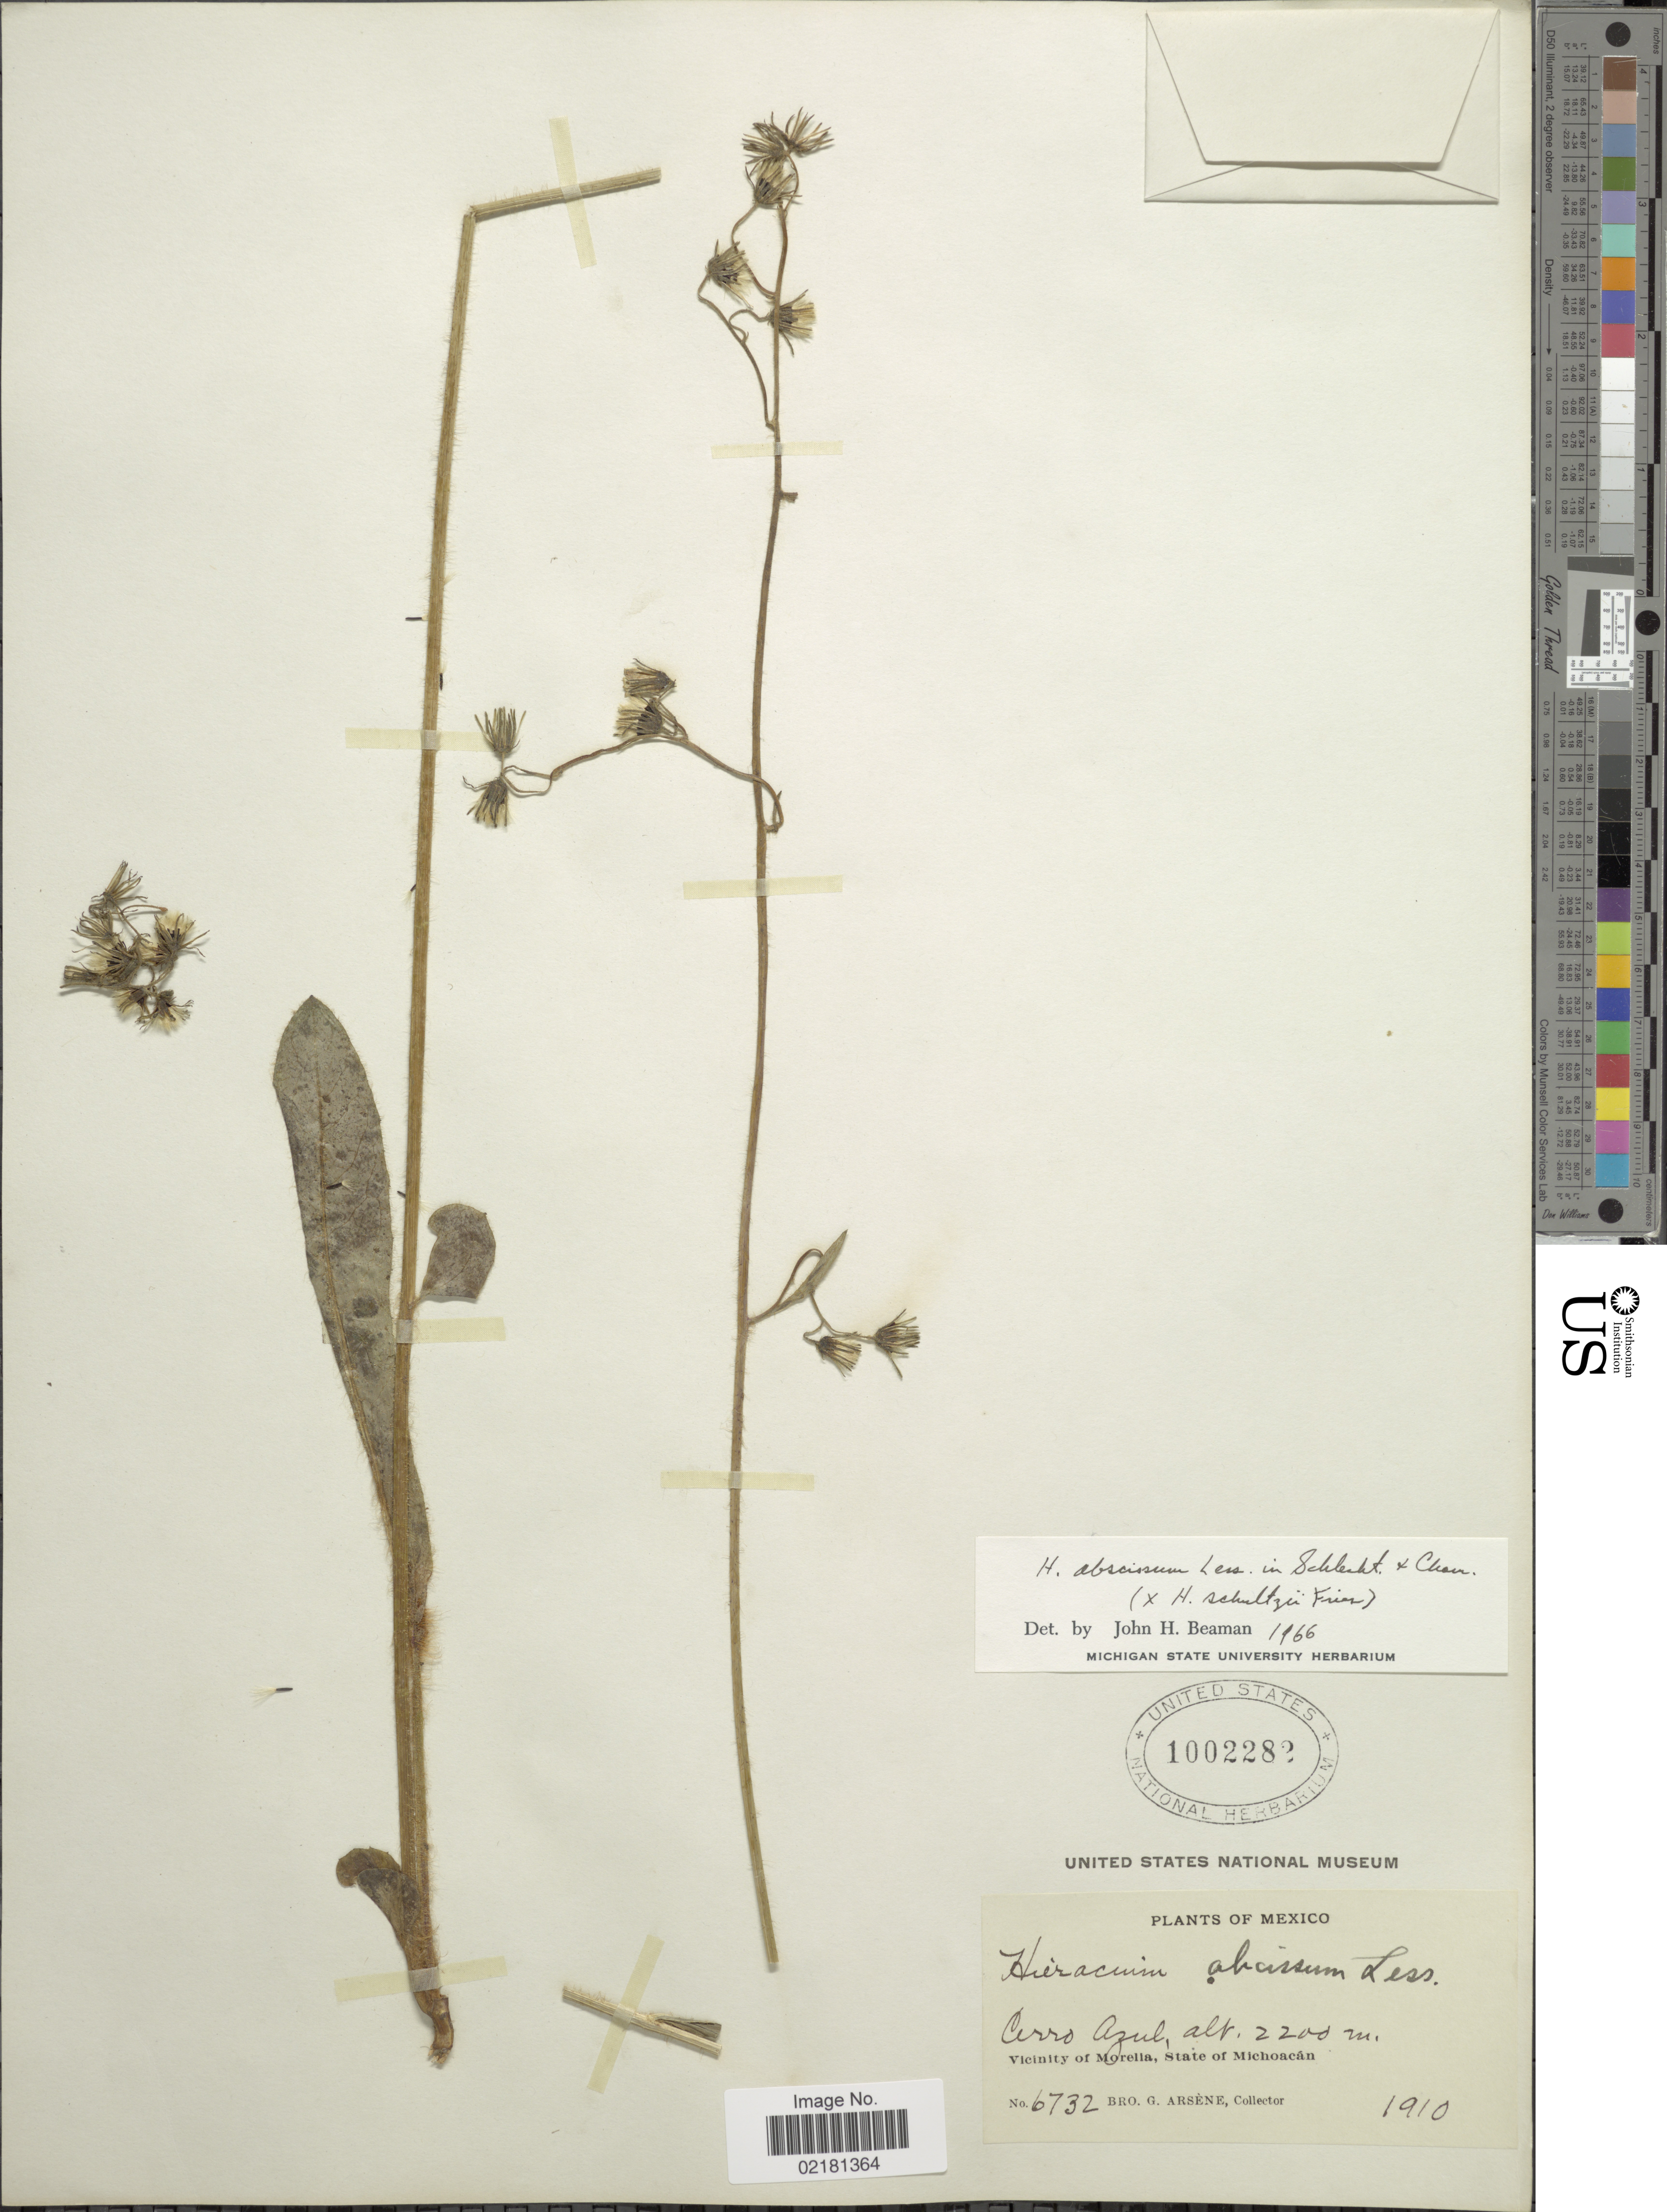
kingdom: Plantae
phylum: Tracheophyta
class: Magnoliopsida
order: Asterales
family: Asteraceae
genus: Hieracium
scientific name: Hieracium abscissum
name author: Less.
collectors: Bro. G. Arsène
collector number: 6732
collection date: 1910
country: Mexico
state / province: Michoacán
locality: Cerro Azul, vicinity of Morelia.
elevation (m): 2200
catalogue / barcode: US 1002282